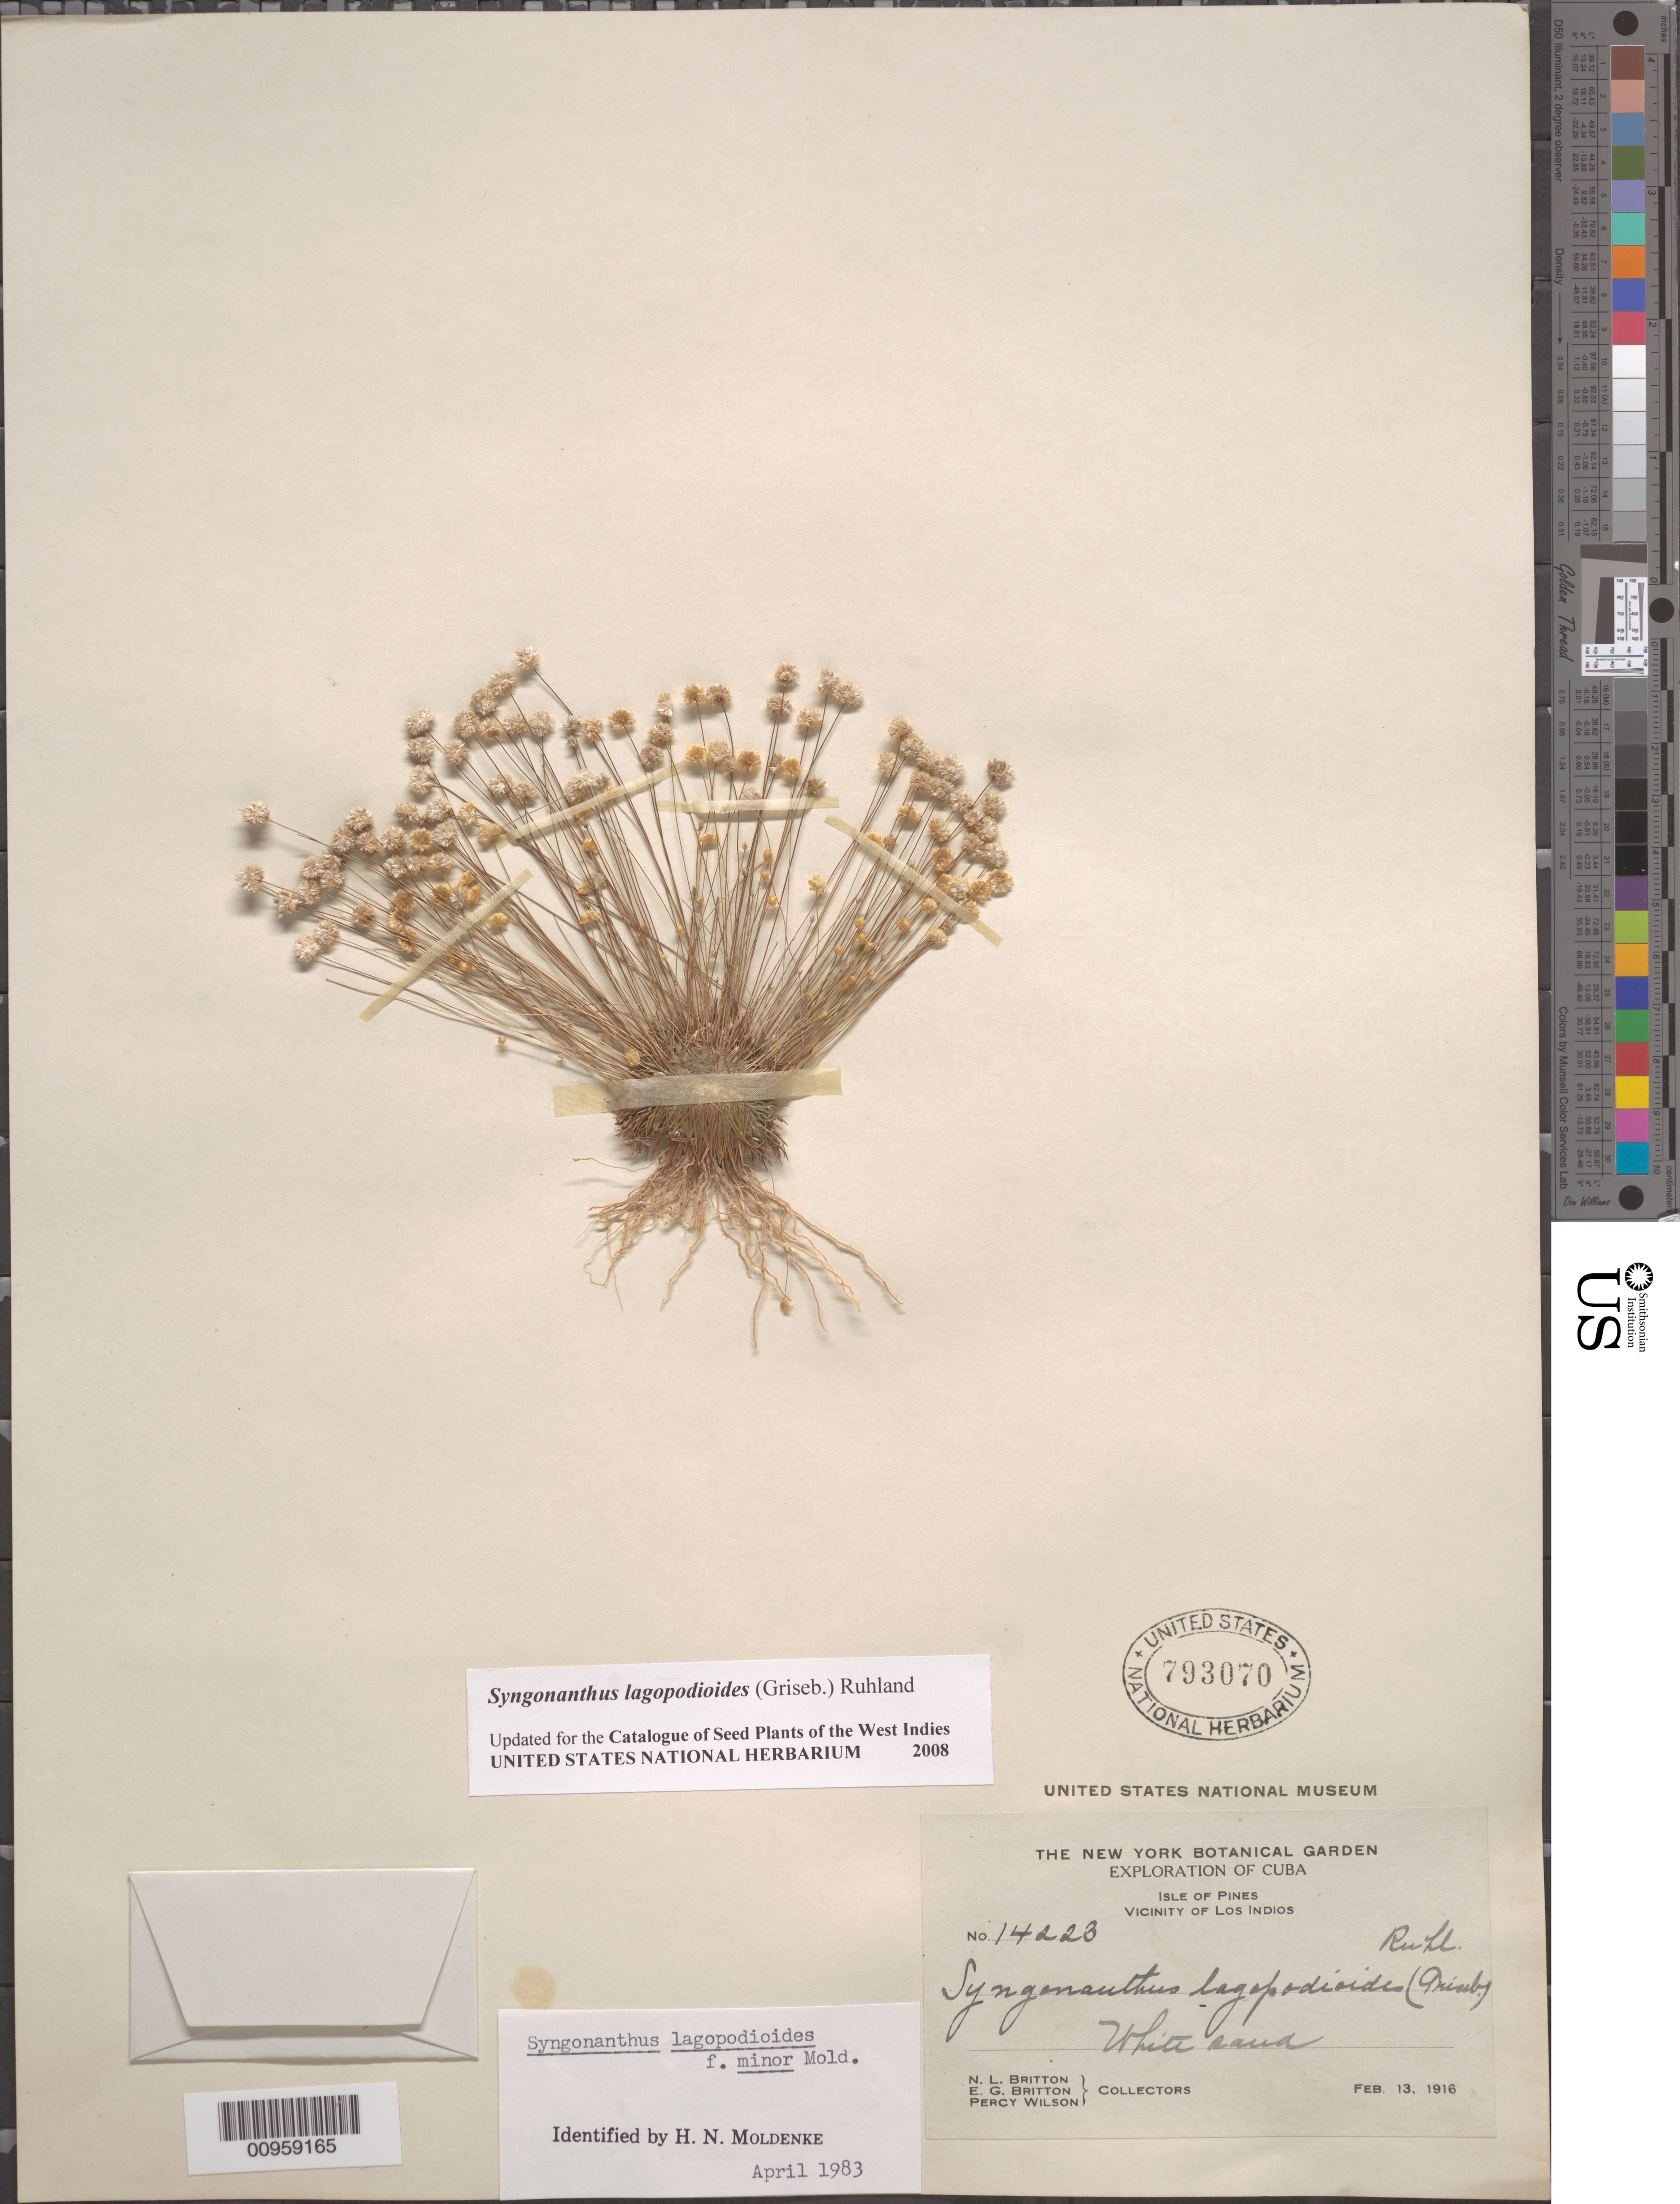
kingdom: Plantae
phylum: Tracheophyta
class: Liliopsida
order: Poales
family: Eriocaulaceae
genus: Syngonanthus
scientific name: Syngonanthus lagopodioides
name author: (Griseb.) Ruhland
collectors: N. Britton, E. G. Britton & P. Wilson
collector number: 14223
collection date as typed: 13 Feb 1916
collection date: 1916-02-13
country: Cuba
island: Isla de la Juventud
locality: Vicinity of Los Indios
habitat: White sand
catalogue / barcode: US 793070